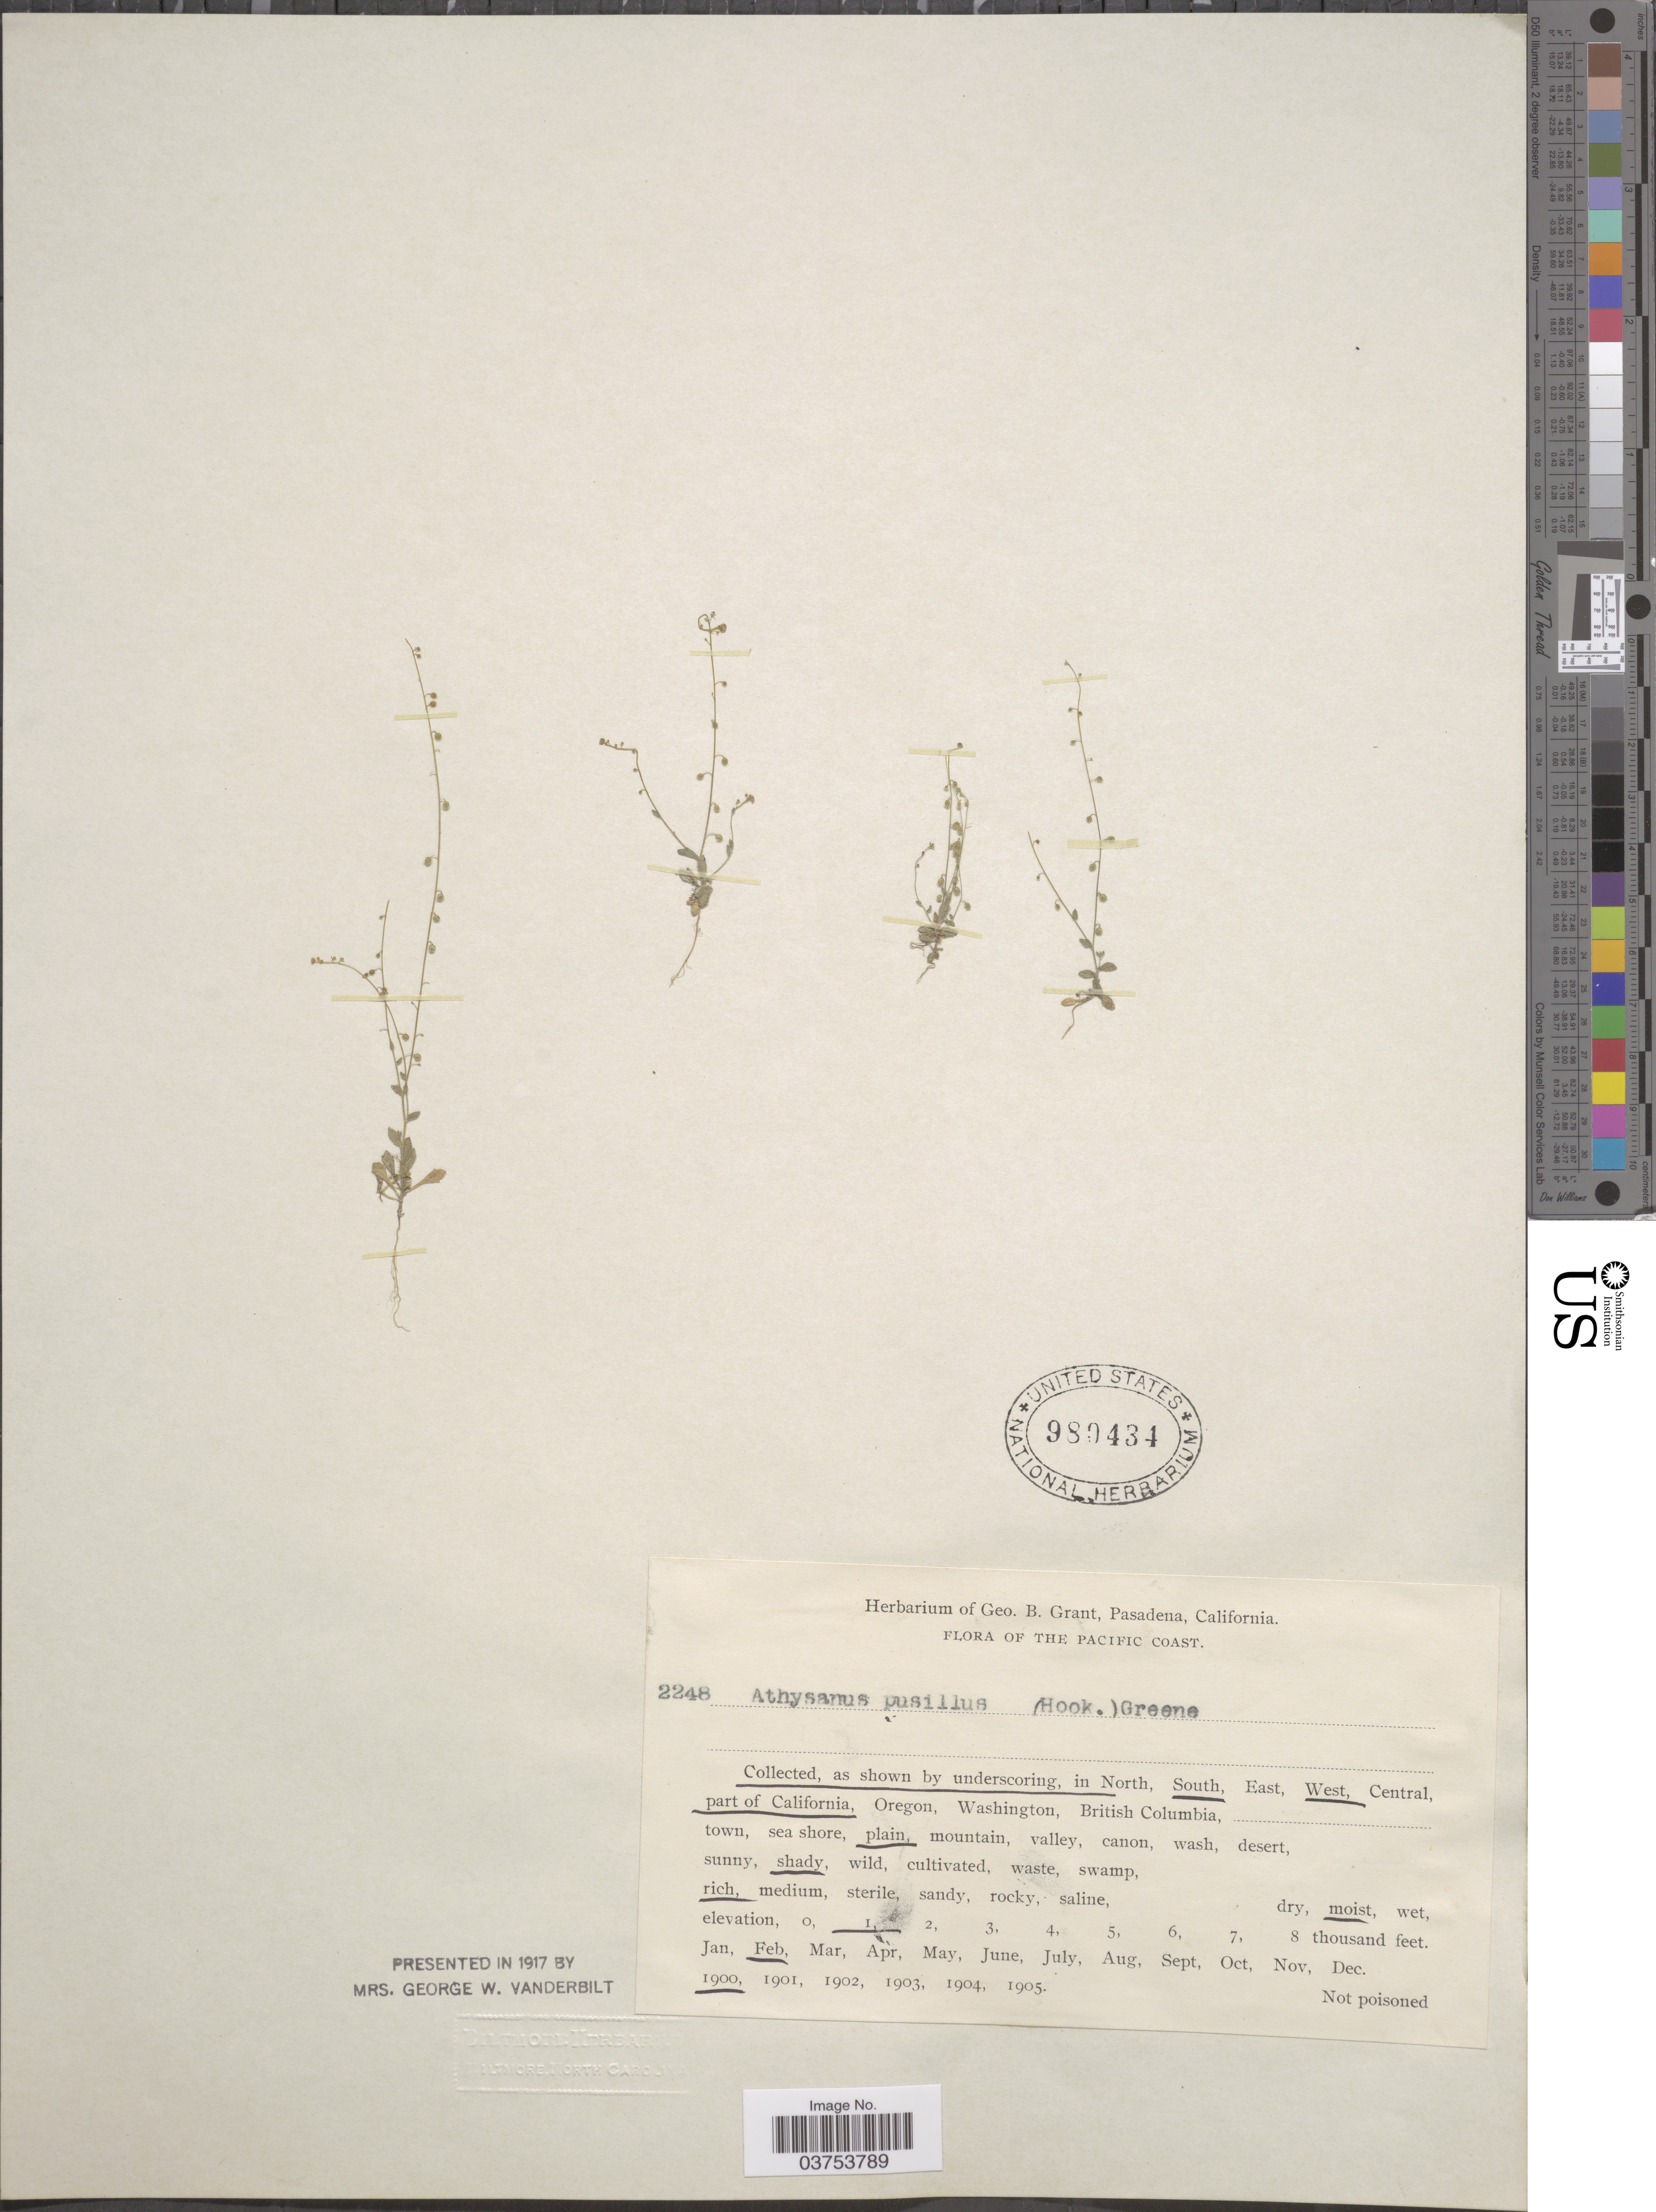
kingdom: Plantae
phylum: Tracheophyta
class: Magnoliopsida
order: Brassicales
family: Brassicaceae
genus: Athysanus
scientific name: Athysanus pusillus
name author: (Hook.) Greene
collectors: ex herb. Geo. B. Grant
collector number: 2248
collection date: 1900-02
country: United States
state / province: California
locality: The Pacific Coast. South, West, part of California.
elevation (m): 305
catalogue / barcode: US 980434